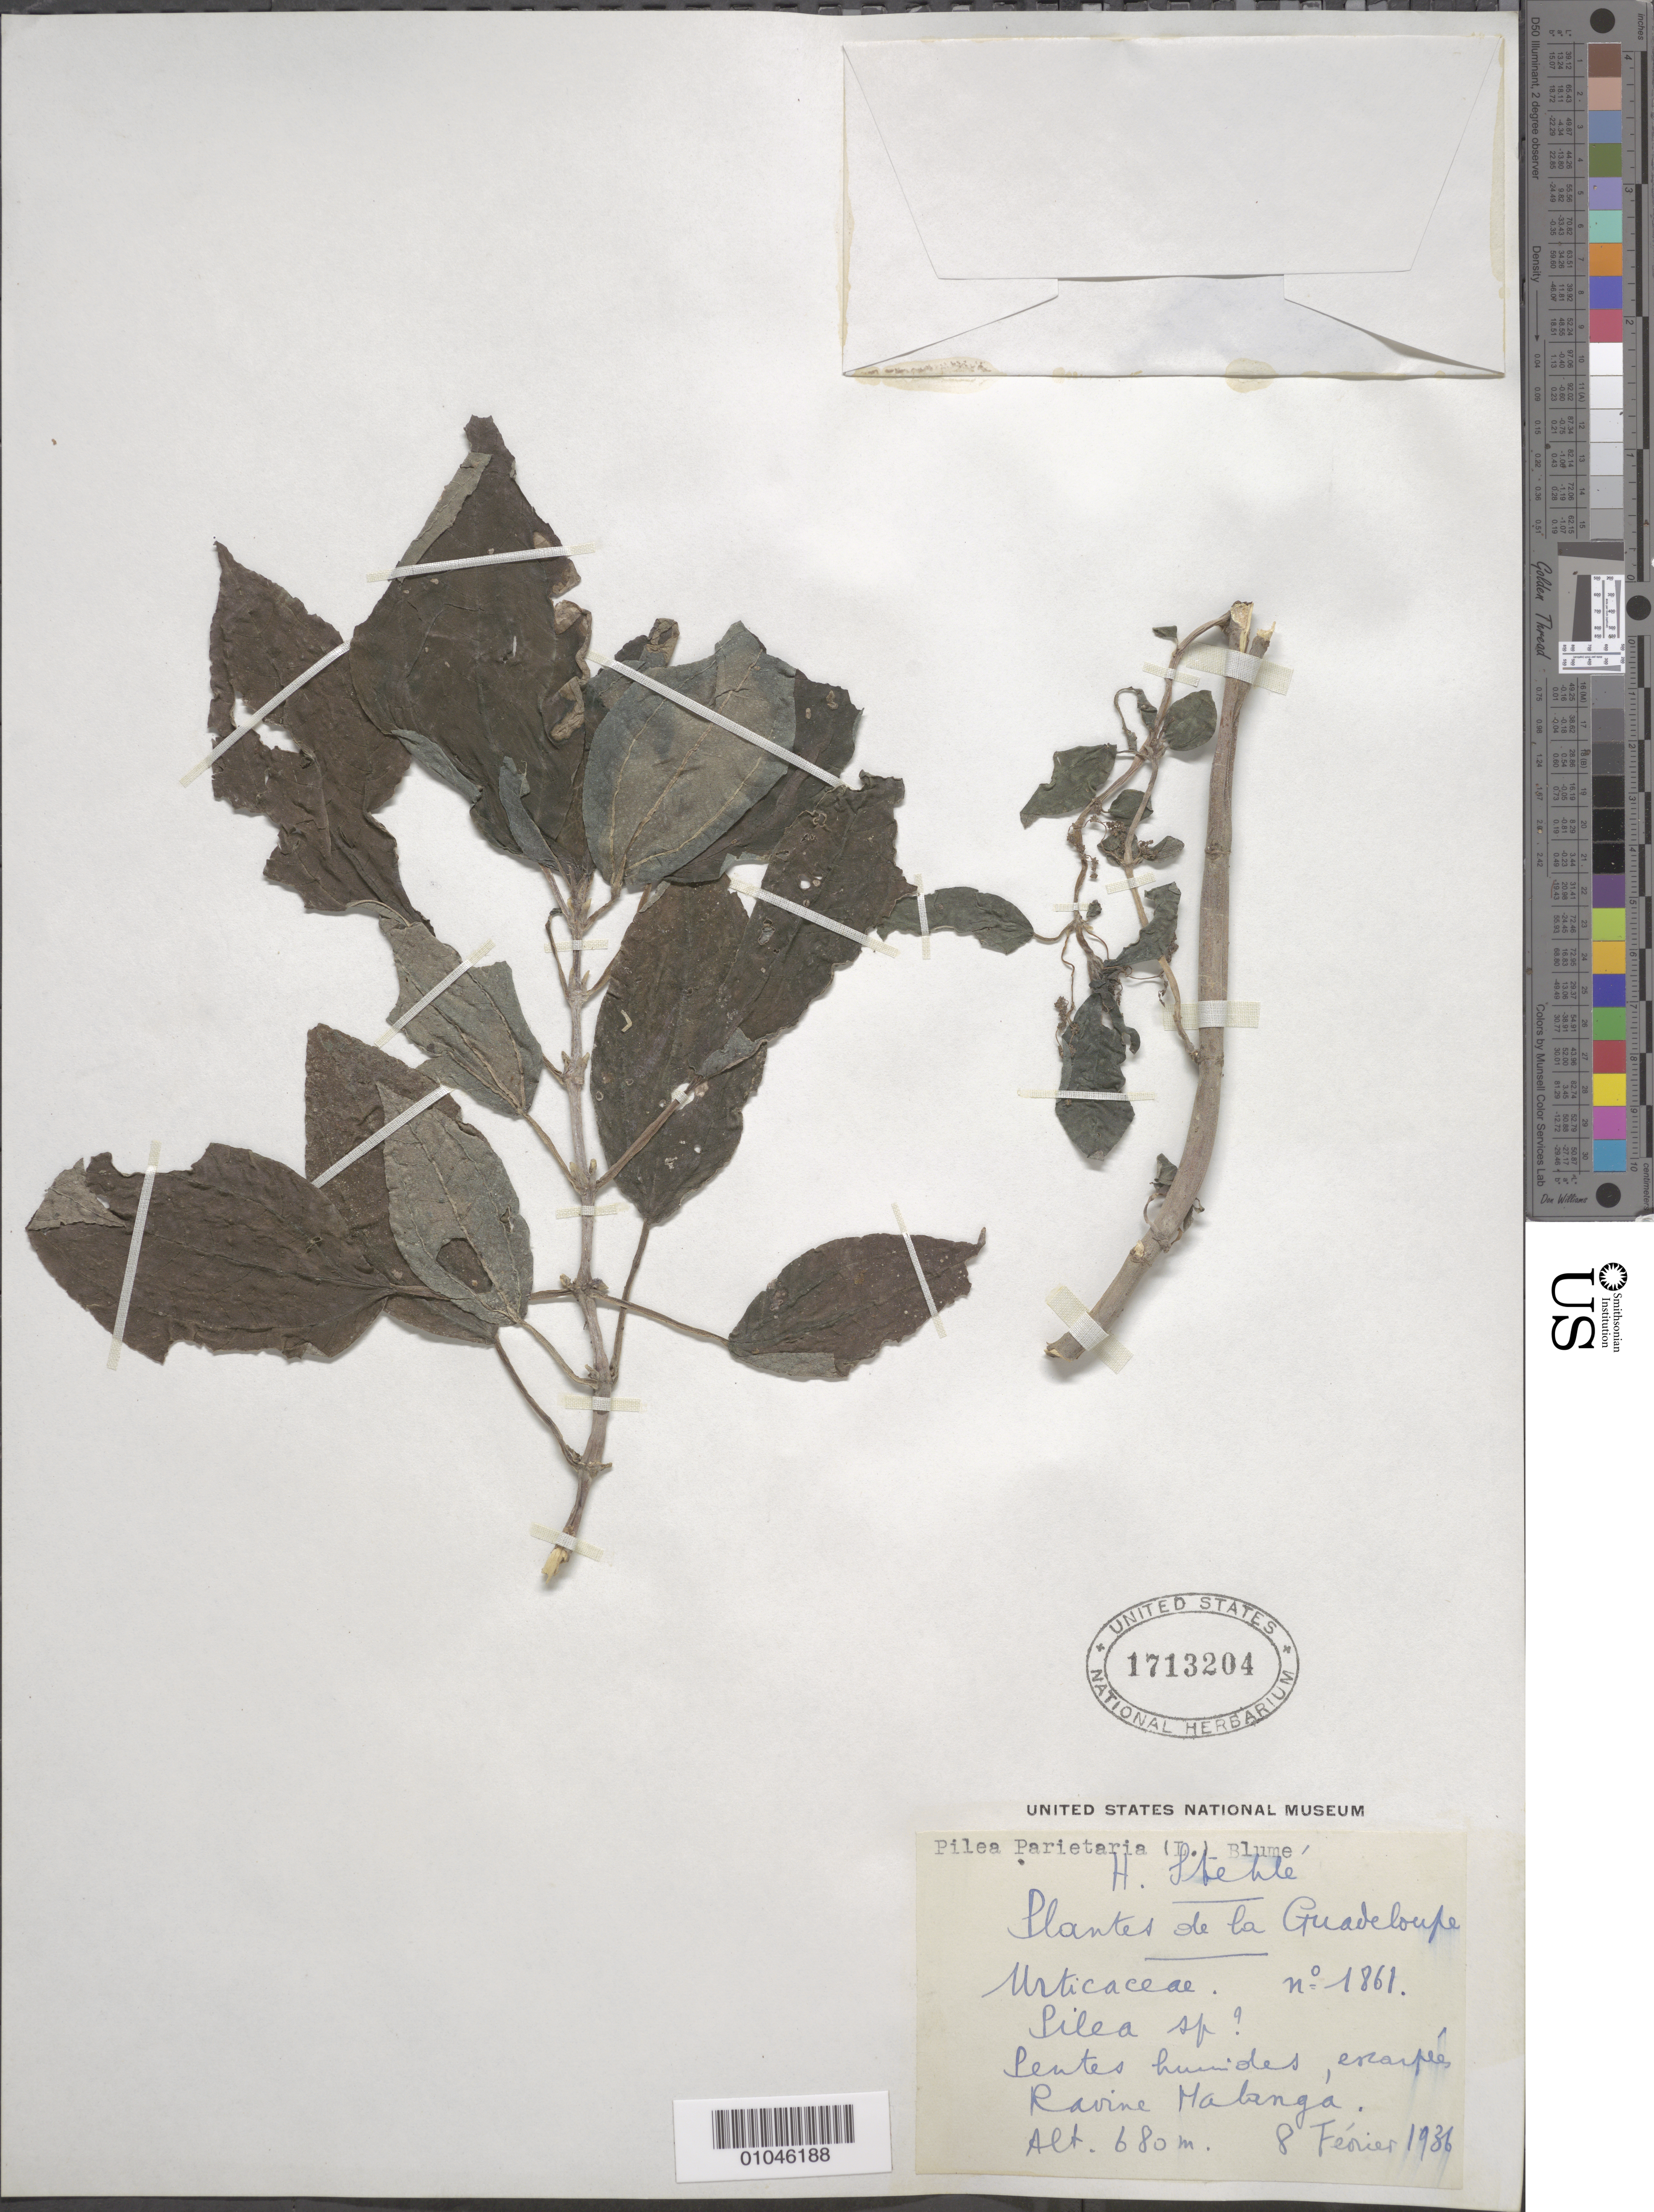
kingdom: Plantae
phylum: Tracheophyta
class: Magnoliopsida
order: Rosales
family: Urticaceae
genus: Pilea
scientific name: Pilea parietaria var. parietaria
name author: (L.) Blume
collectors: H. Stehlé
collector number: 1861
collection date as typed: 08 Feb 1936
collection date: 1936-02-08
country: Guadeloupe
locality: Ravine Malanga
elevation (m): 680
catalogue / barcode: US 1713204